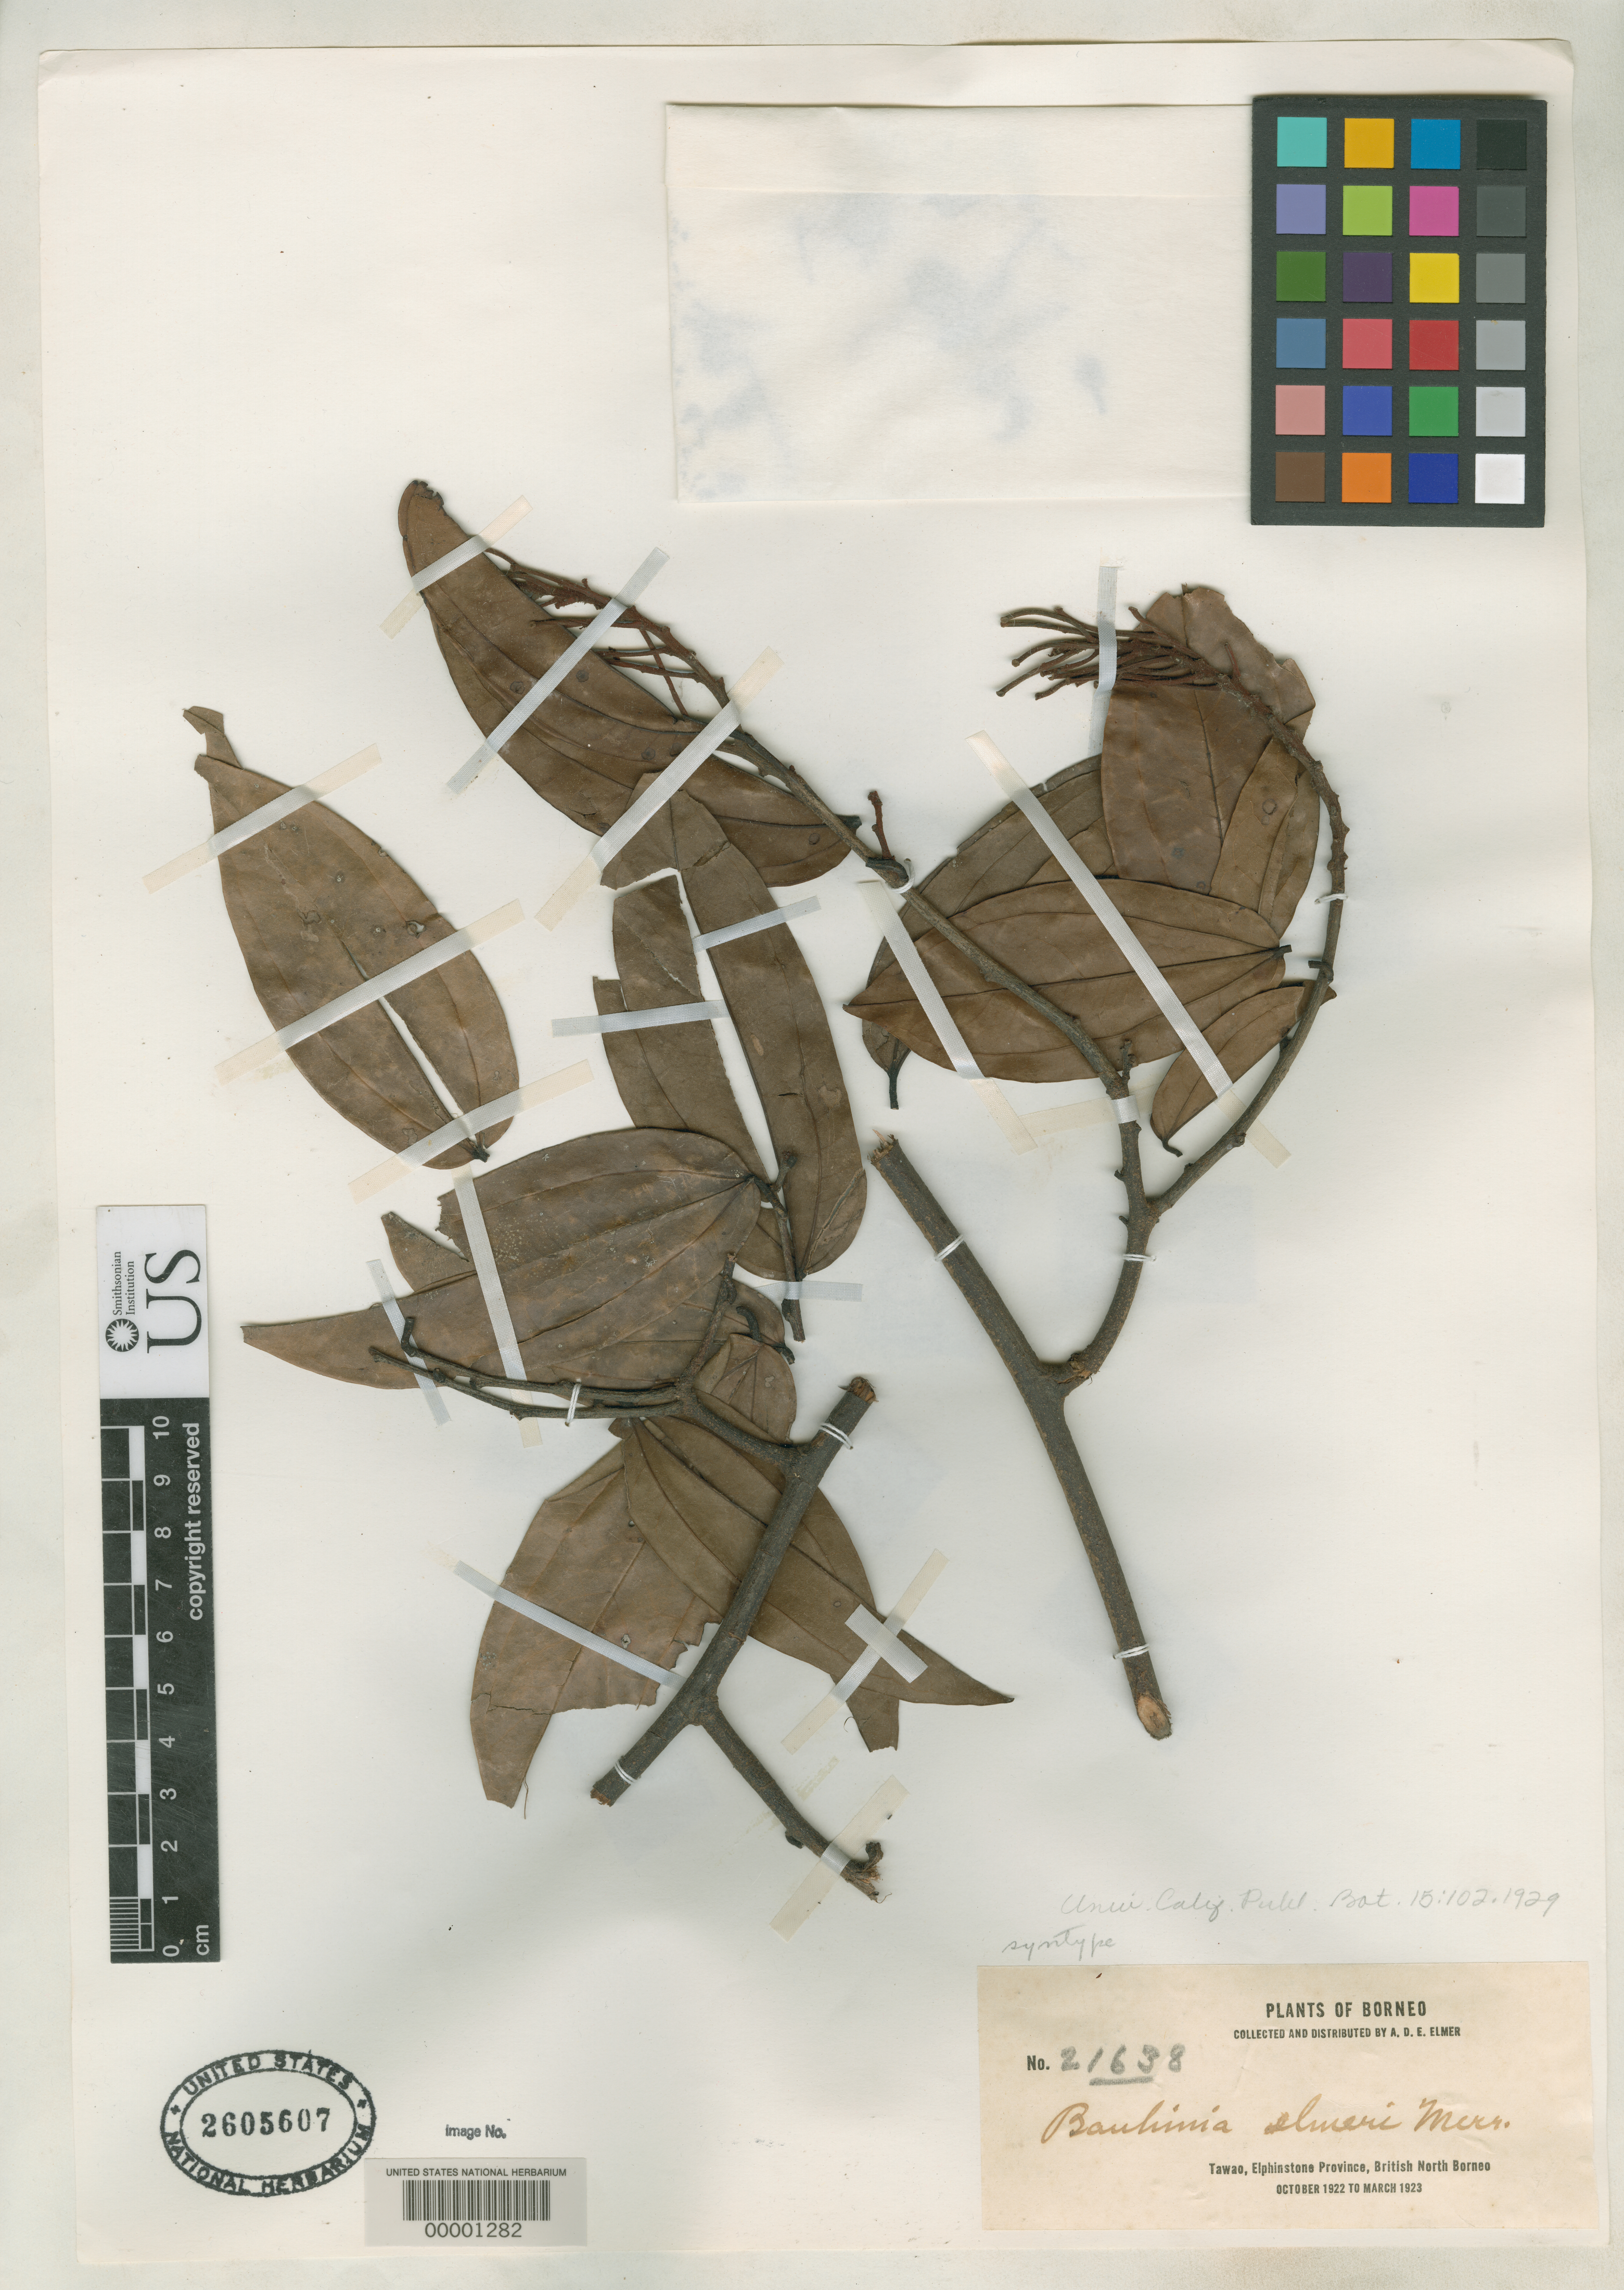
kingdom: Plantae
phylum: Tracheophyta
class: Magnoliopsida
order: Fabales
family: Fabaceae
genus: Bauhinia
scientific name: Bauhinia elmeri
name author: Merr.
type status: Syntype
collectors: A. D. E. Elmer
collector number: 21638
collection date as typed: Oct 1922 to -- Mar 1923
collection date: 1922-10/1923-03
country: Malaysia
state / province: Sabah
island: Borneo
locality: Tawao, Elphinstone Province, British North Borneo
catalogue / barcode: US 2605607